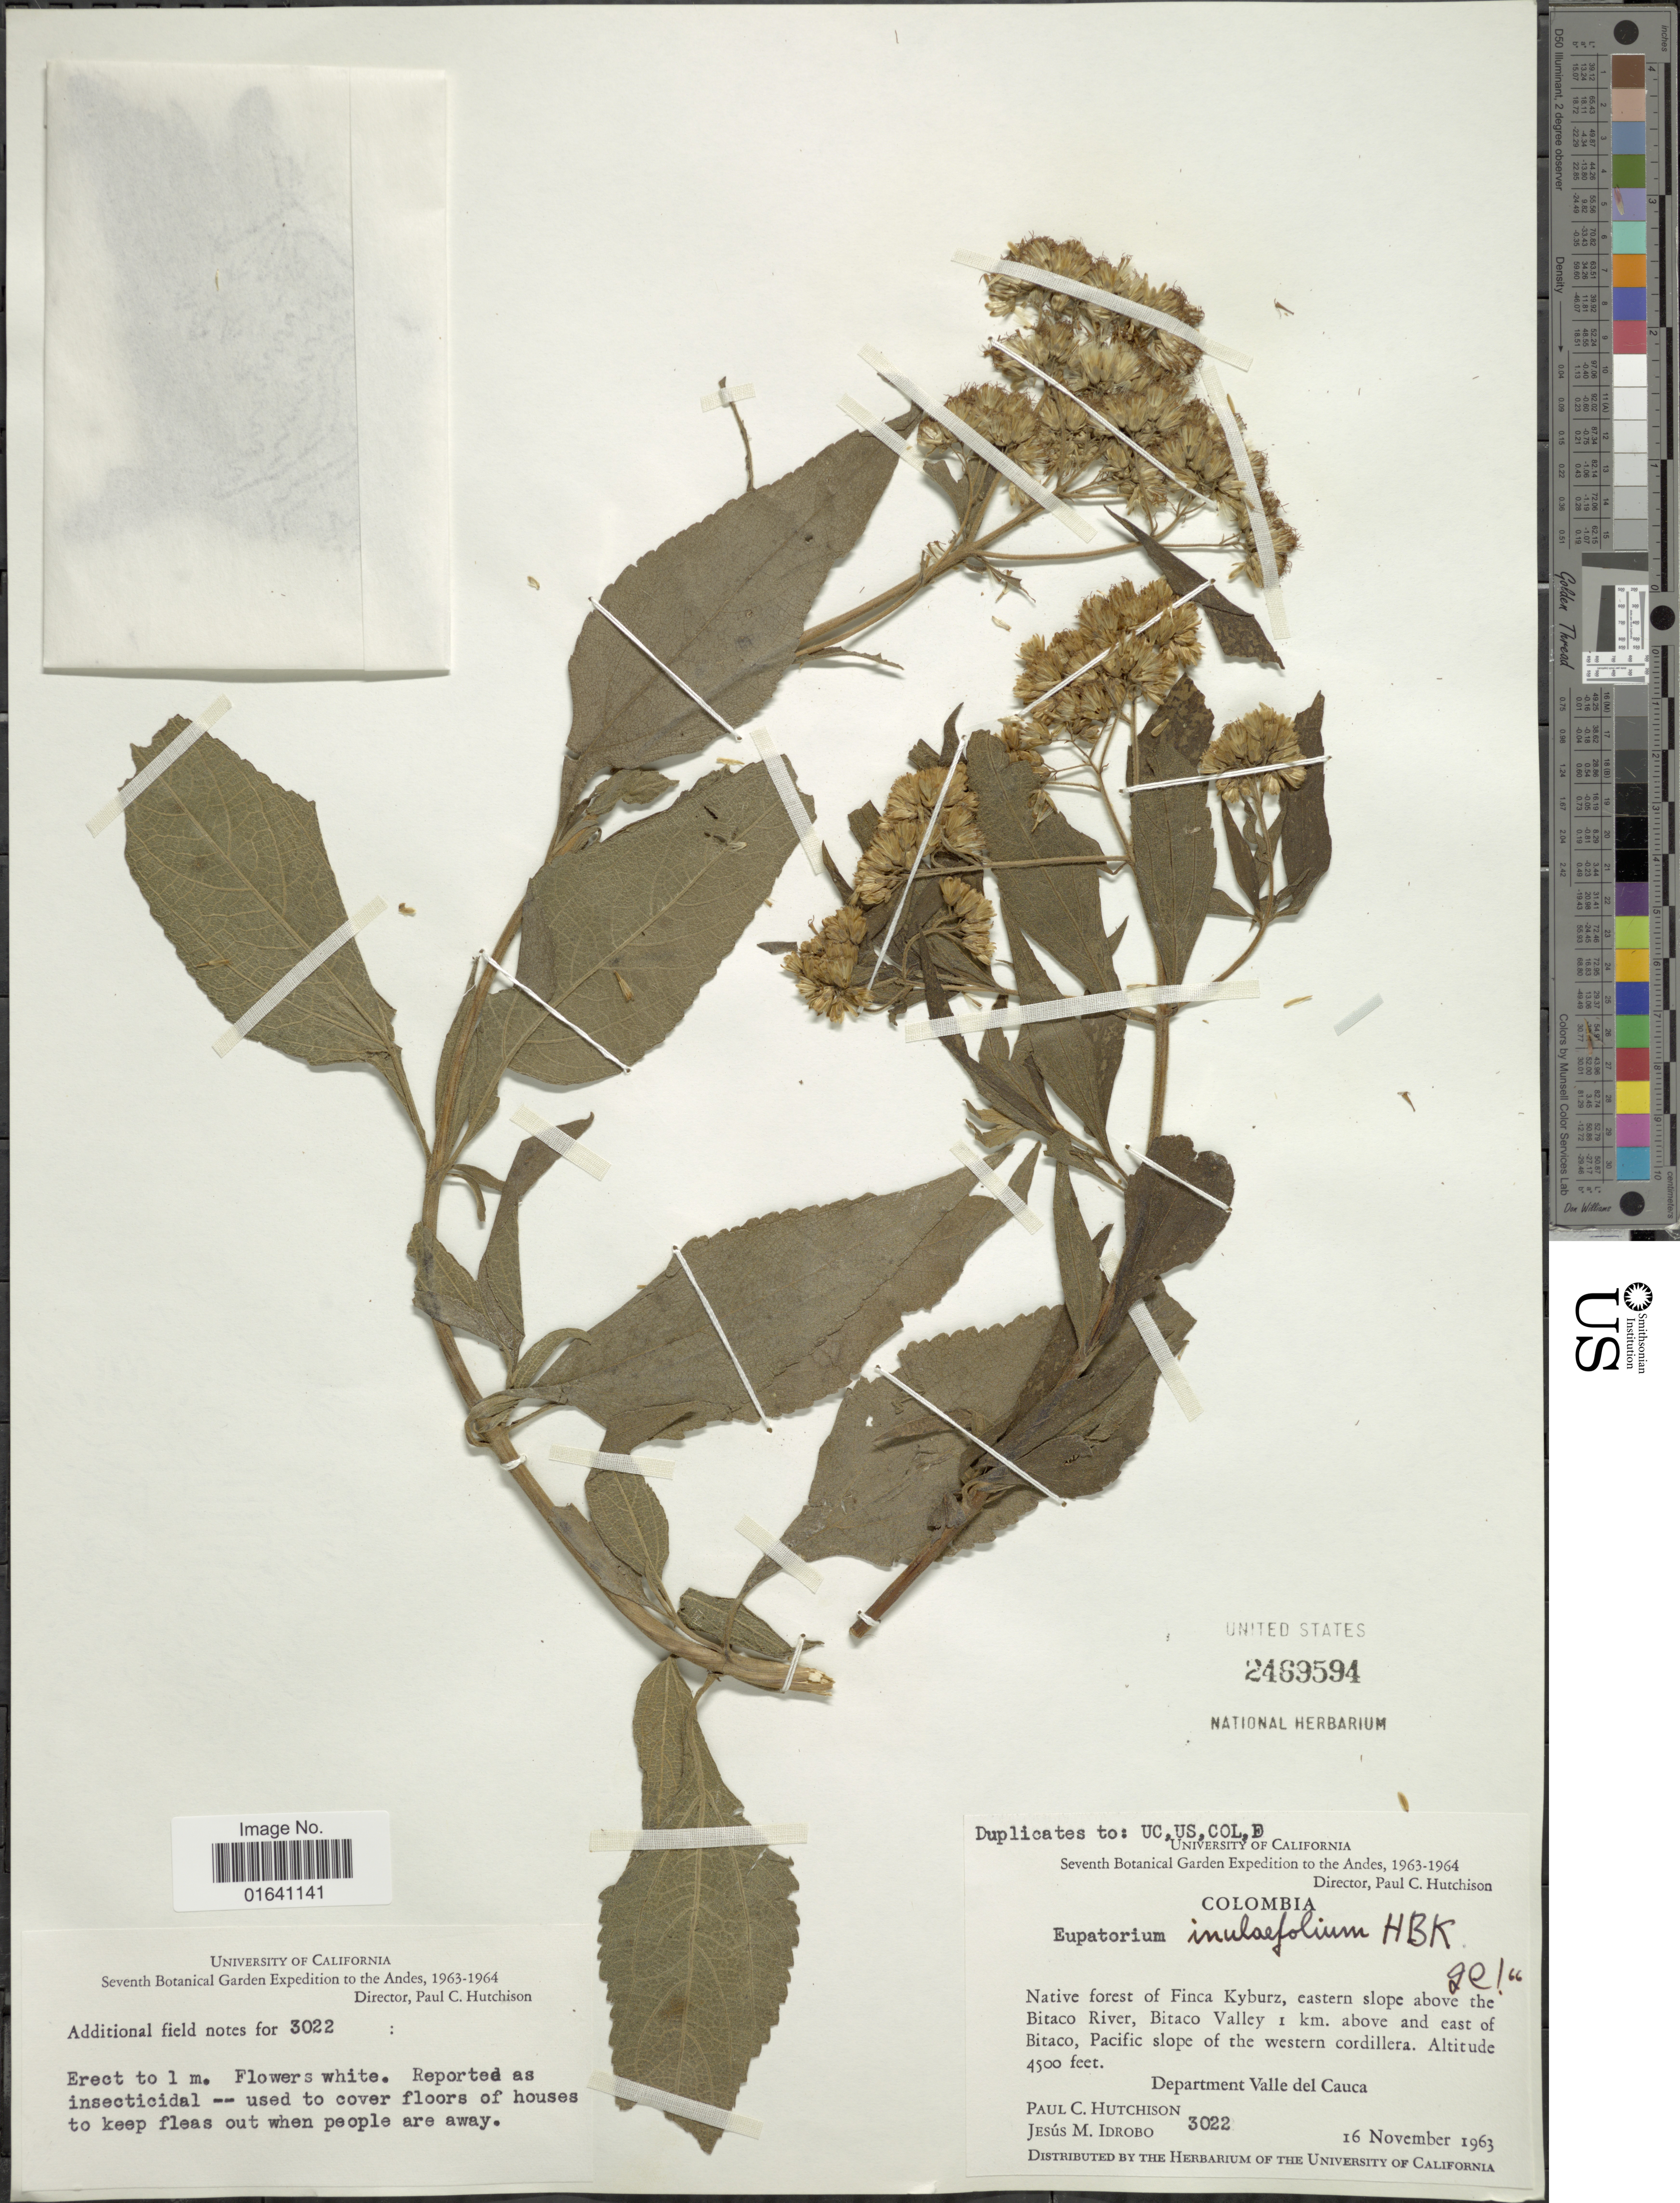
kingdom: Plantae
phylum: Tracheophyta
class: Magnoliopsida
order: Asterales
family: Asteraceae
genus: Austroeupatorium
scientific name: Austroeupatorium inulaefolium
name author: (Kunth) R.M. King & H. Rob.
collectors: P. C. Hutchison & J. M. Idrobo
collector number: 3022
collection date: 1963-11-16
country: Colombia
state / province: Valle del Cauca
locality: Native forest of Finca Kyburz, eastern slope above the Bitaco River, Bitaco Valley 1 km. above and east of Bitaco, Pacific slope of the western cordillera, Department Valle del Cauca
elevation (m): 1372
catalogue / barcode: US 2469594